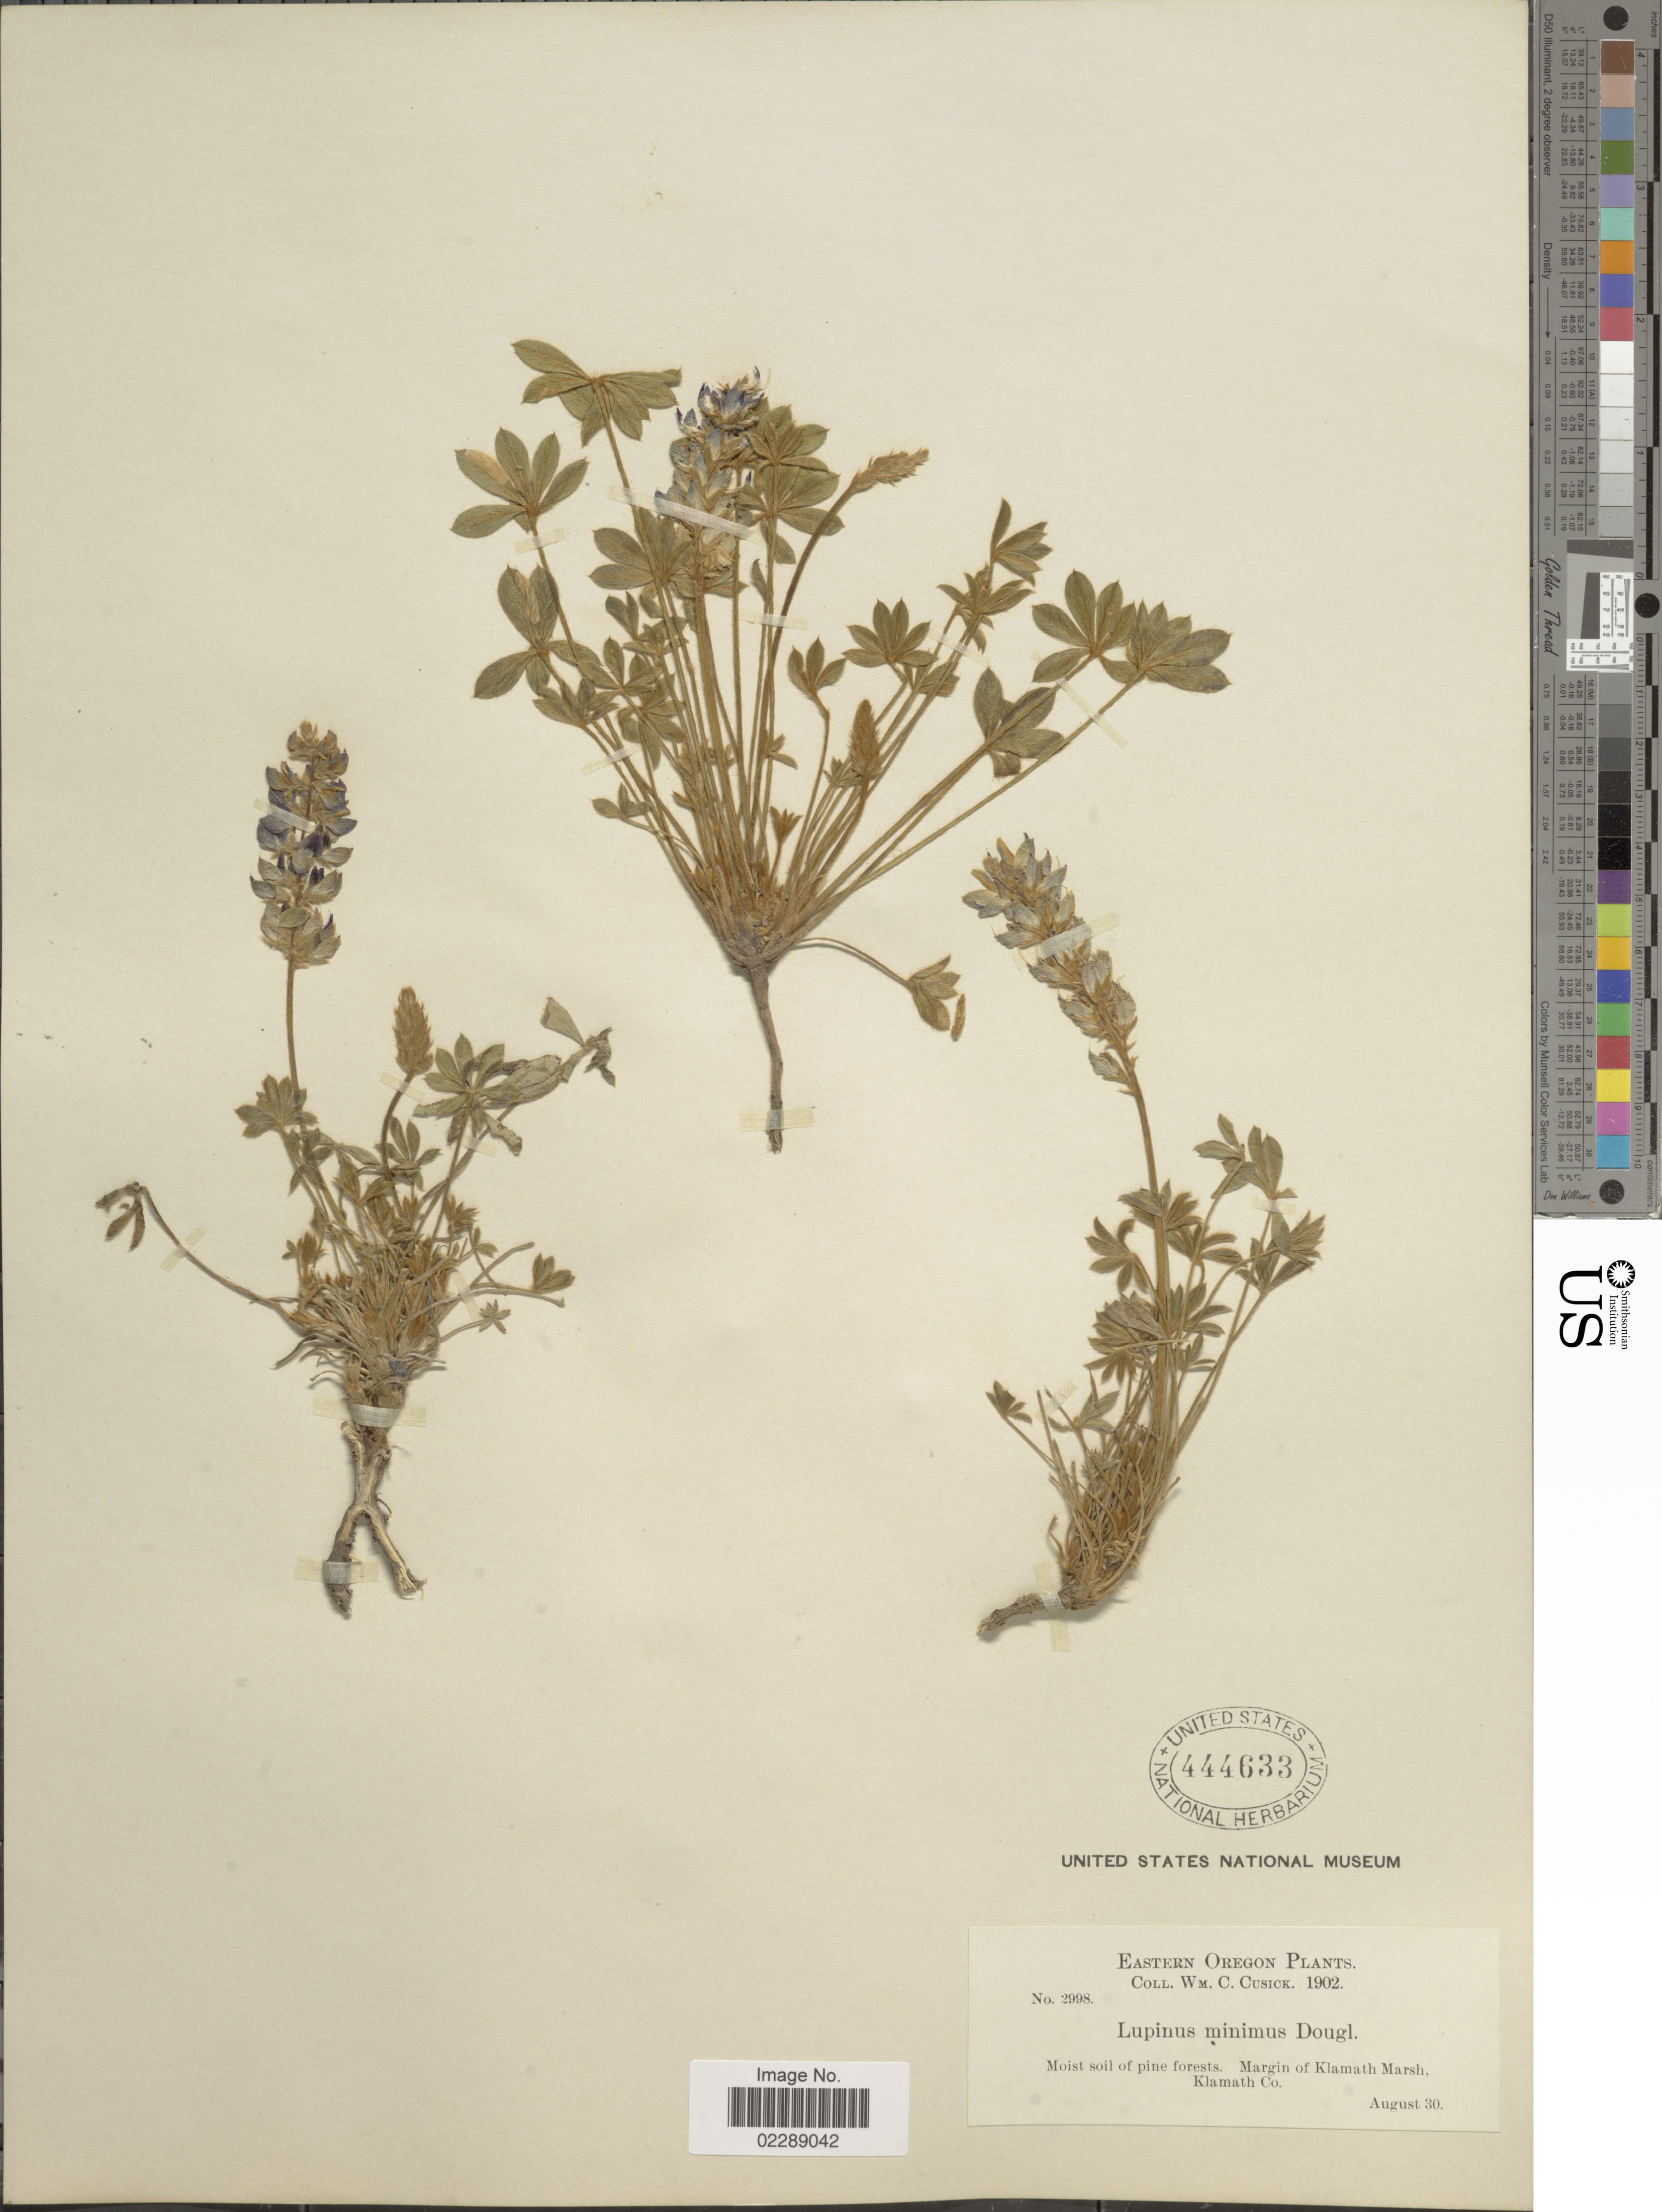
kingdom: Plantae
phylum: Tracheophyta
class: Magnoliopsida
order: Fabales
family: Fabaceae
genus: Lupinus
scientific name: Lupinus sellulus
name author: Kellogg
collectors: W. C. Cusick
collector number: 2998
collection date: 1902-08-30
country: United States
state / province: Oregon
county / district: Klamath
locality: Eastern Oregon, Moist soil of pine forests, Margin of Klamath Marsh;, Klamath Co.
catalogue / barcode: US 444633